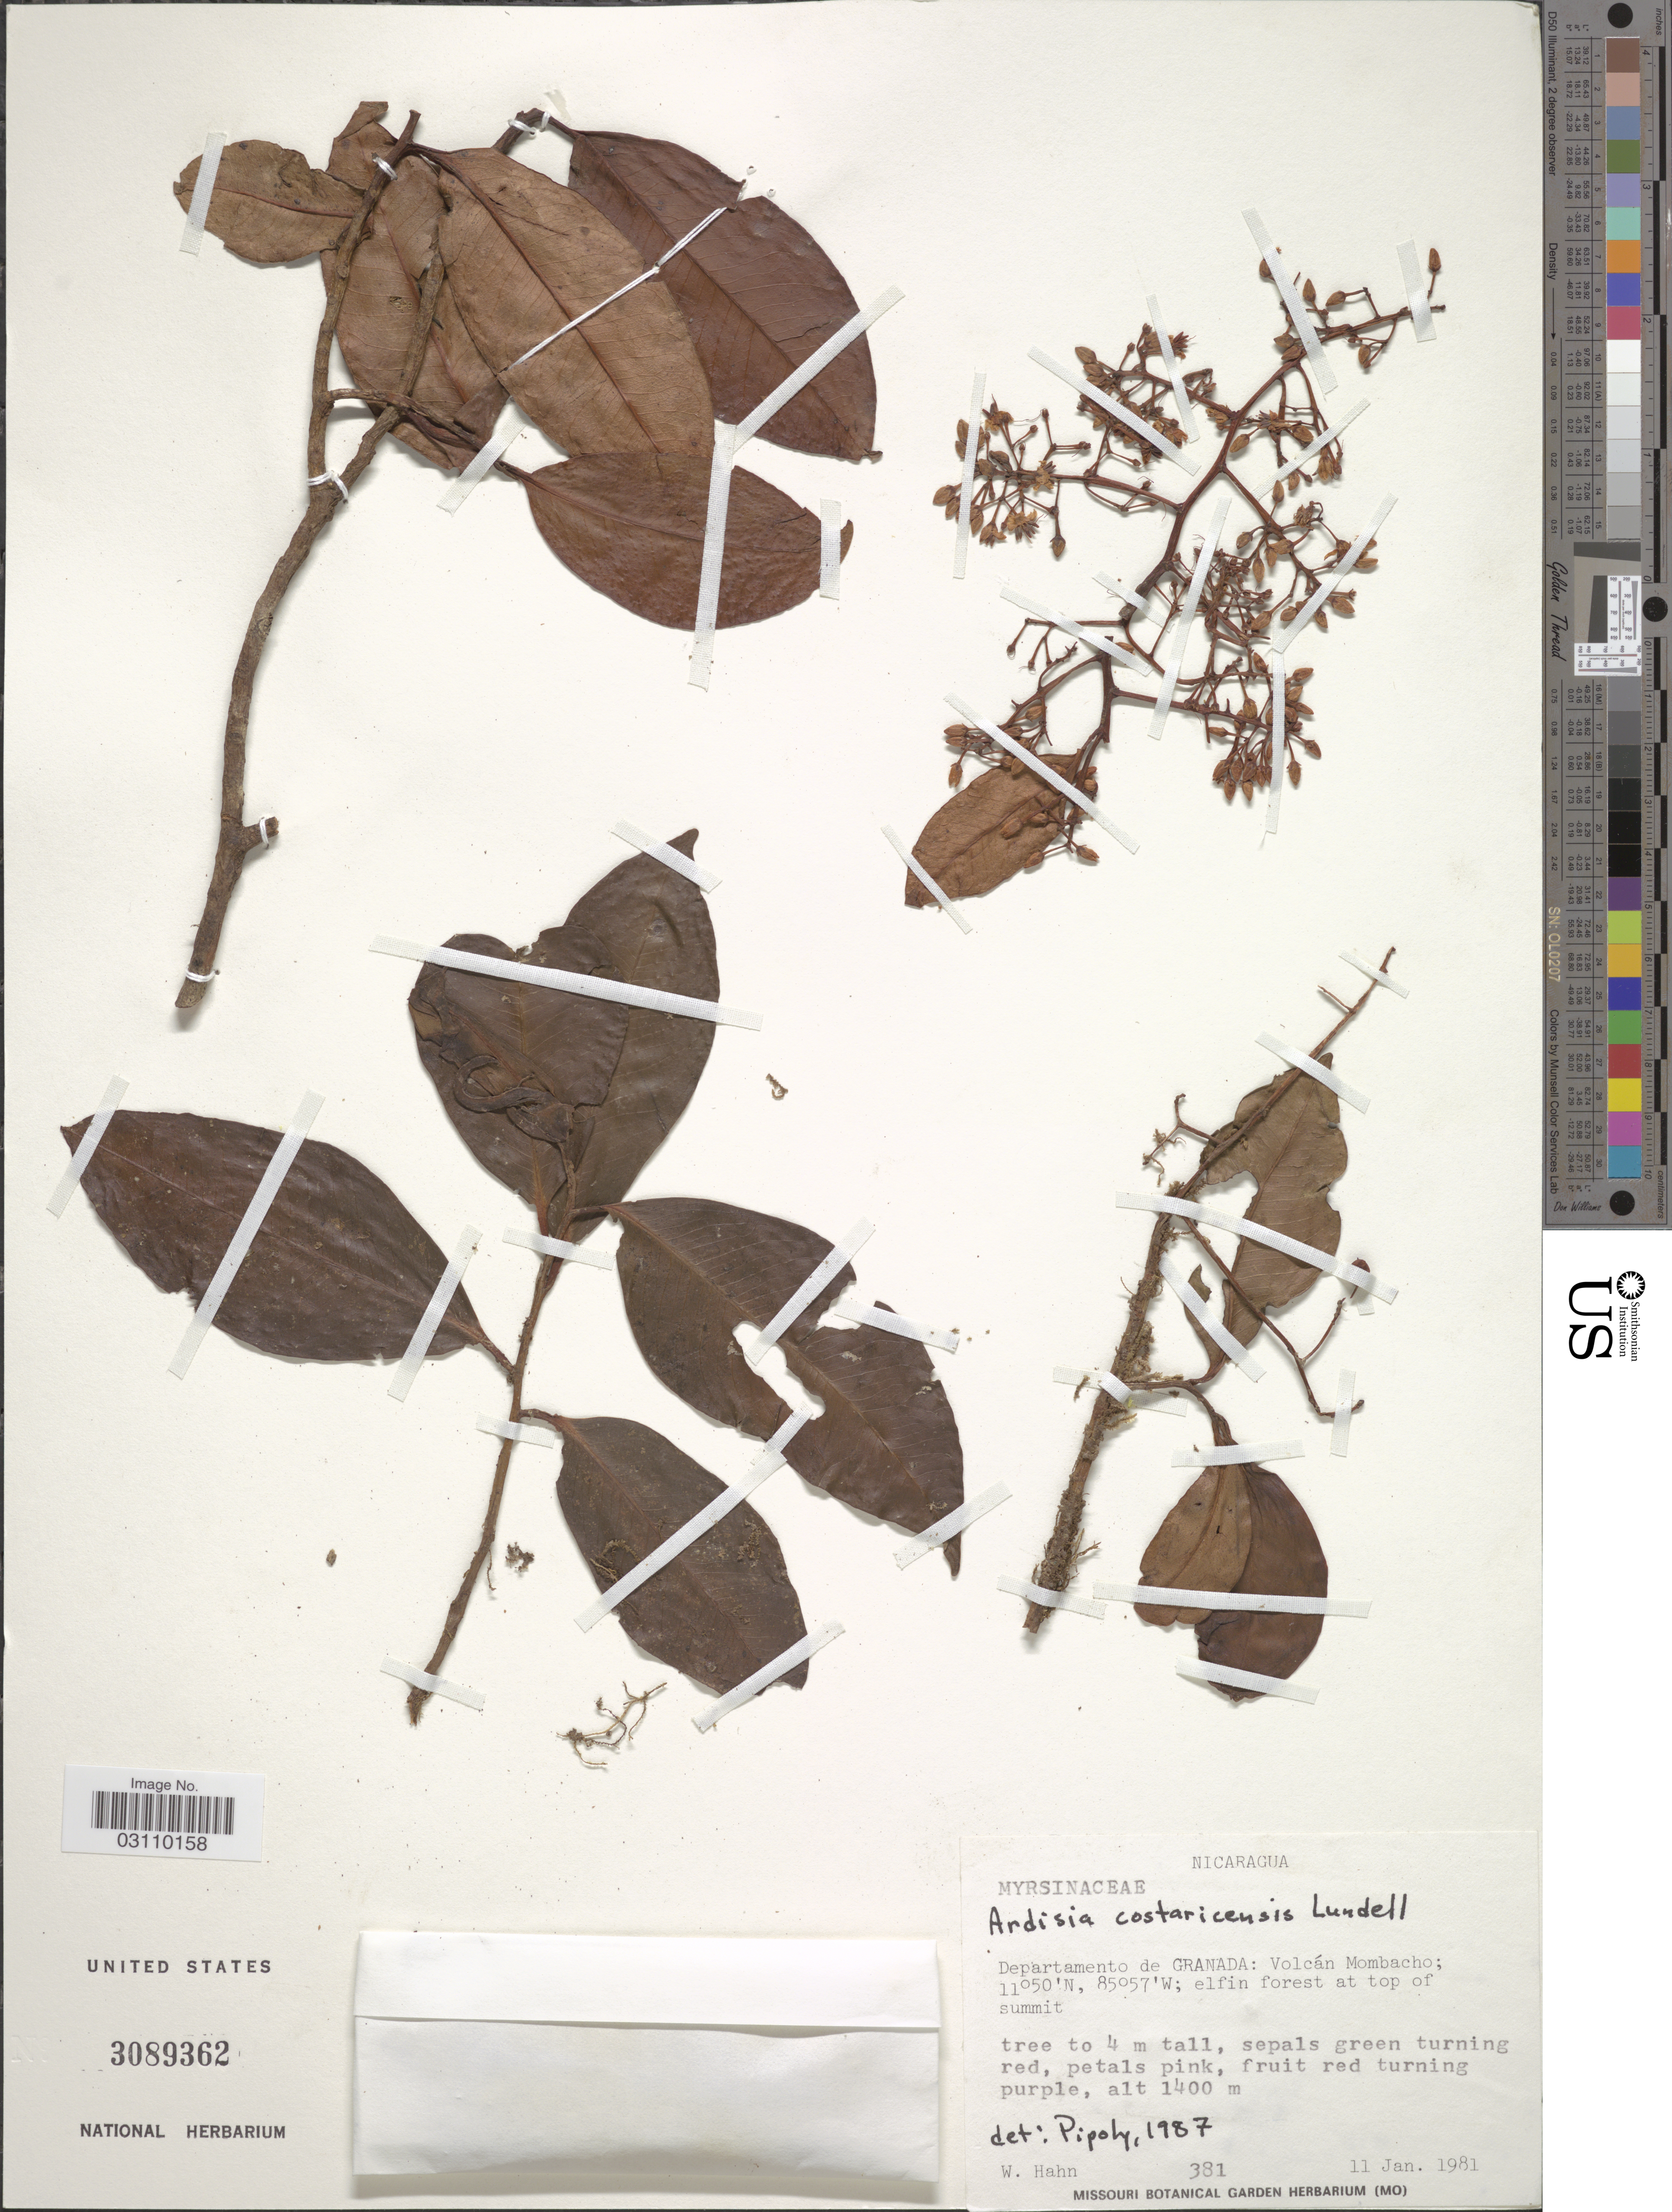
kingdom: Plantae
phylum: Tracheophyta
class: Magnoliopsida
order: Ericales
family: Primulaceae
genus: Ardisia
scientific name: Ardisia costaricensis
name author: Lundell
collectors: W. Hahn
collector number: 381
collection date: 1981-01-11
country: Nicaragua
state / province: Granada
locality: Departamento de Granada: Volcán Mombacho. Elfin forest at top of summit.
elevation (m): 1400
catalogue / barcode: US 3089362